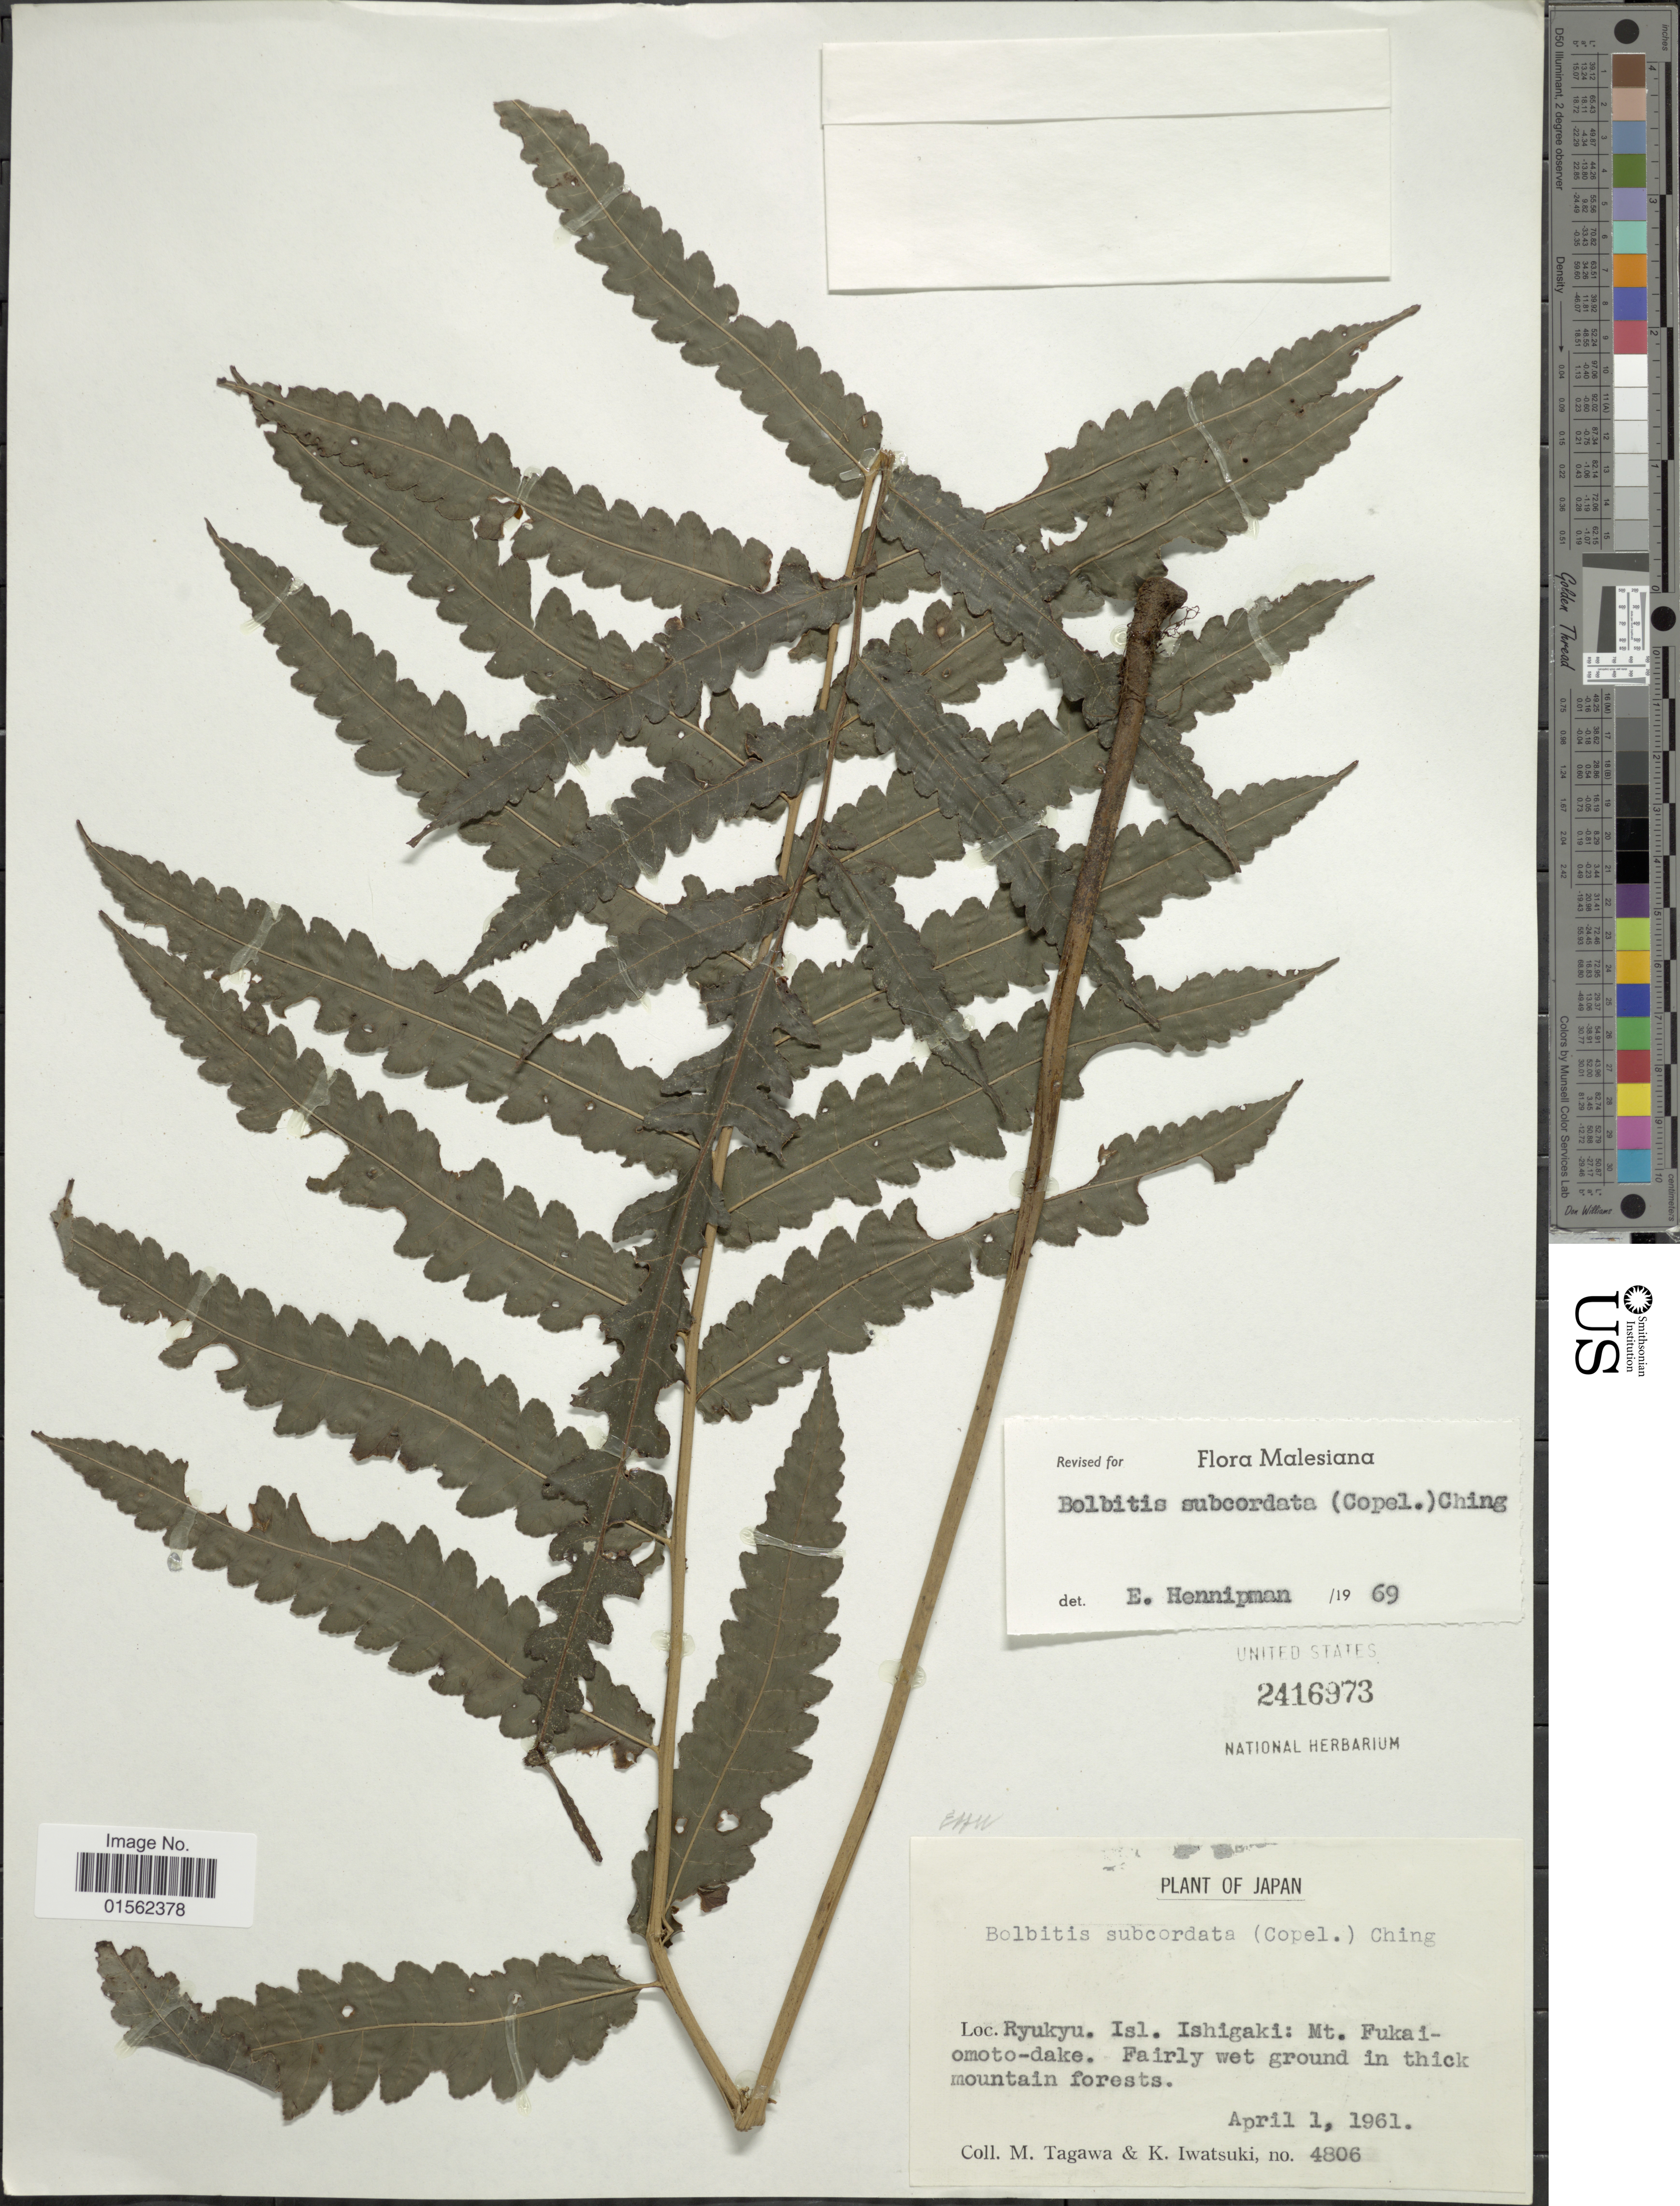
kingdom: Plantae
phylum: Tracheophyta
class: Polypodiopsida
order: Polypodiales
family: Dryopteridaceae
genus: Bolbitis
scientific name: Bolbitis subcordata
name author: (Copel.) Ching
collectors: M. Tagawa & K. Iwatsuki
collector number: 4806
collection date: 1961-04-01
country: Japan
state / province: Okinawa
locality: Ryukyu, Isl. Ishigaki: Mt. Fukai-omoto-dake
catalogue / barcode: US 2416973